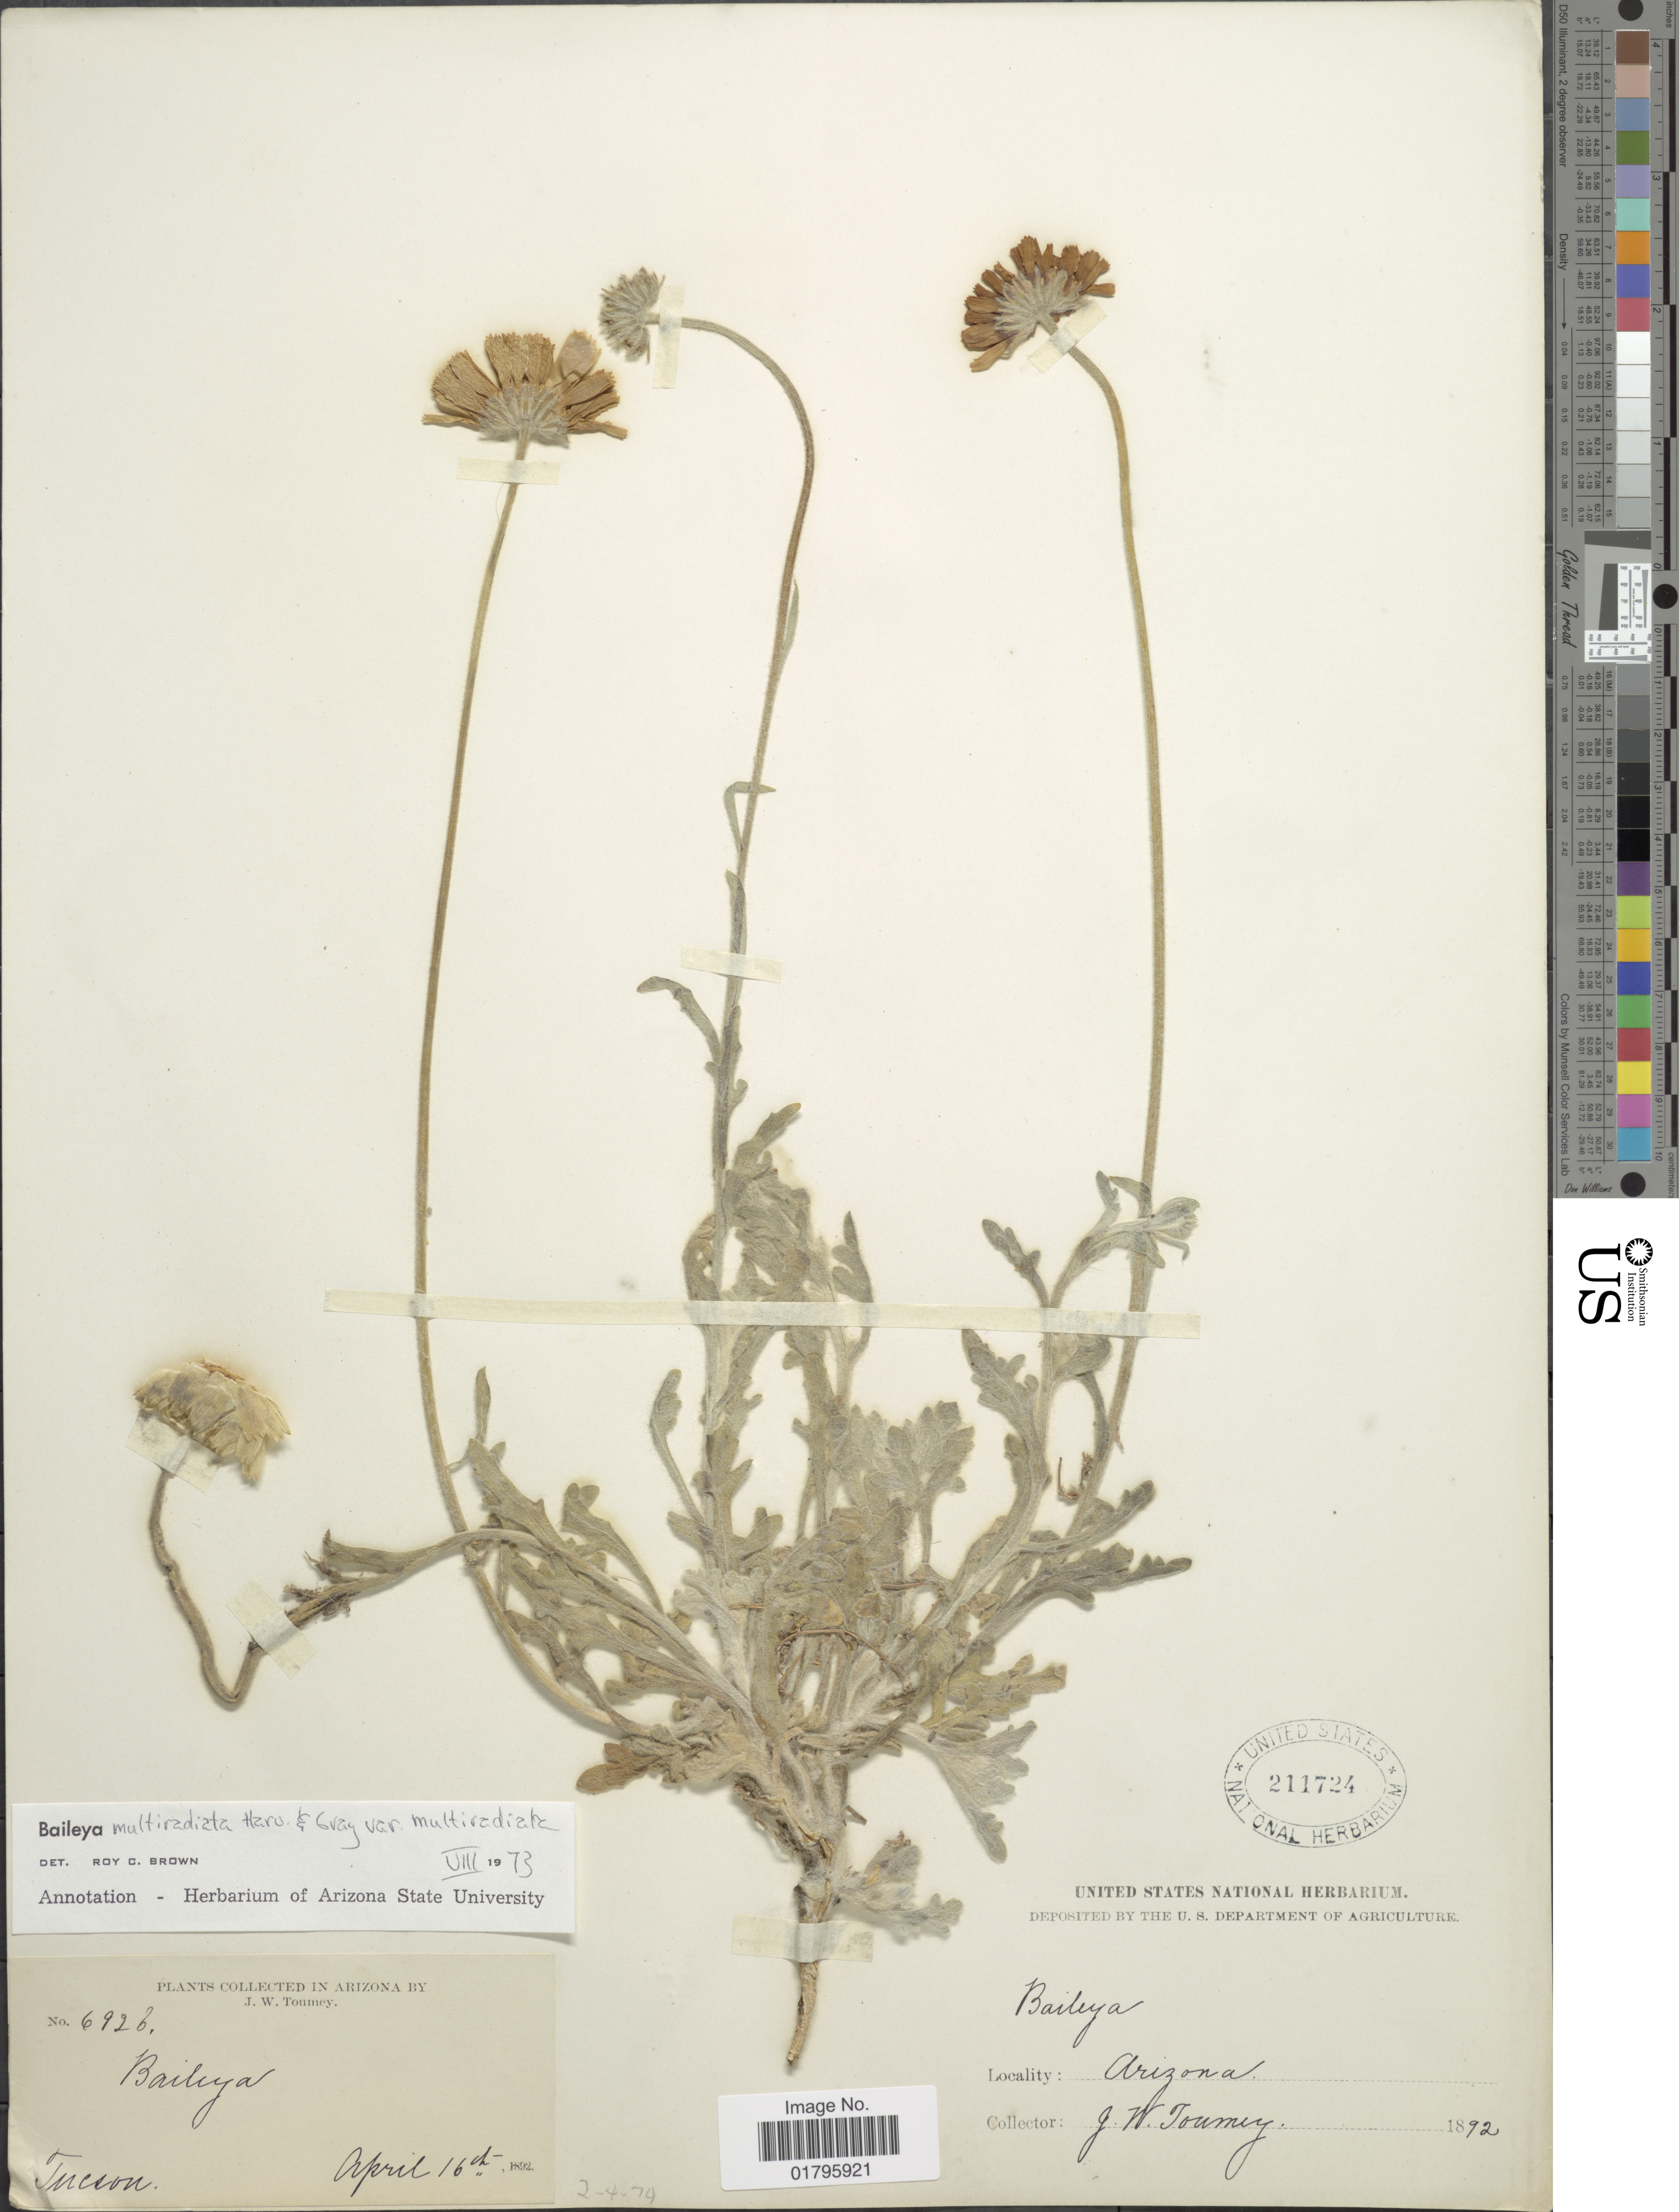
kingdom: Plantae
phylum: Tracheophyta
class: Magnoliopsida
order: Asterales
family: Asteraceae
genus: Baileya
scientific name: Baileya multiradiata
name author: Harv. & A. Gray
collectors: J. W. Toumey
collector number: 6926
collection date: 1892-04-16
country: United States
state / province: Arizona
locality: Arizona. Tucson.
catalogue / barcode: US 211724